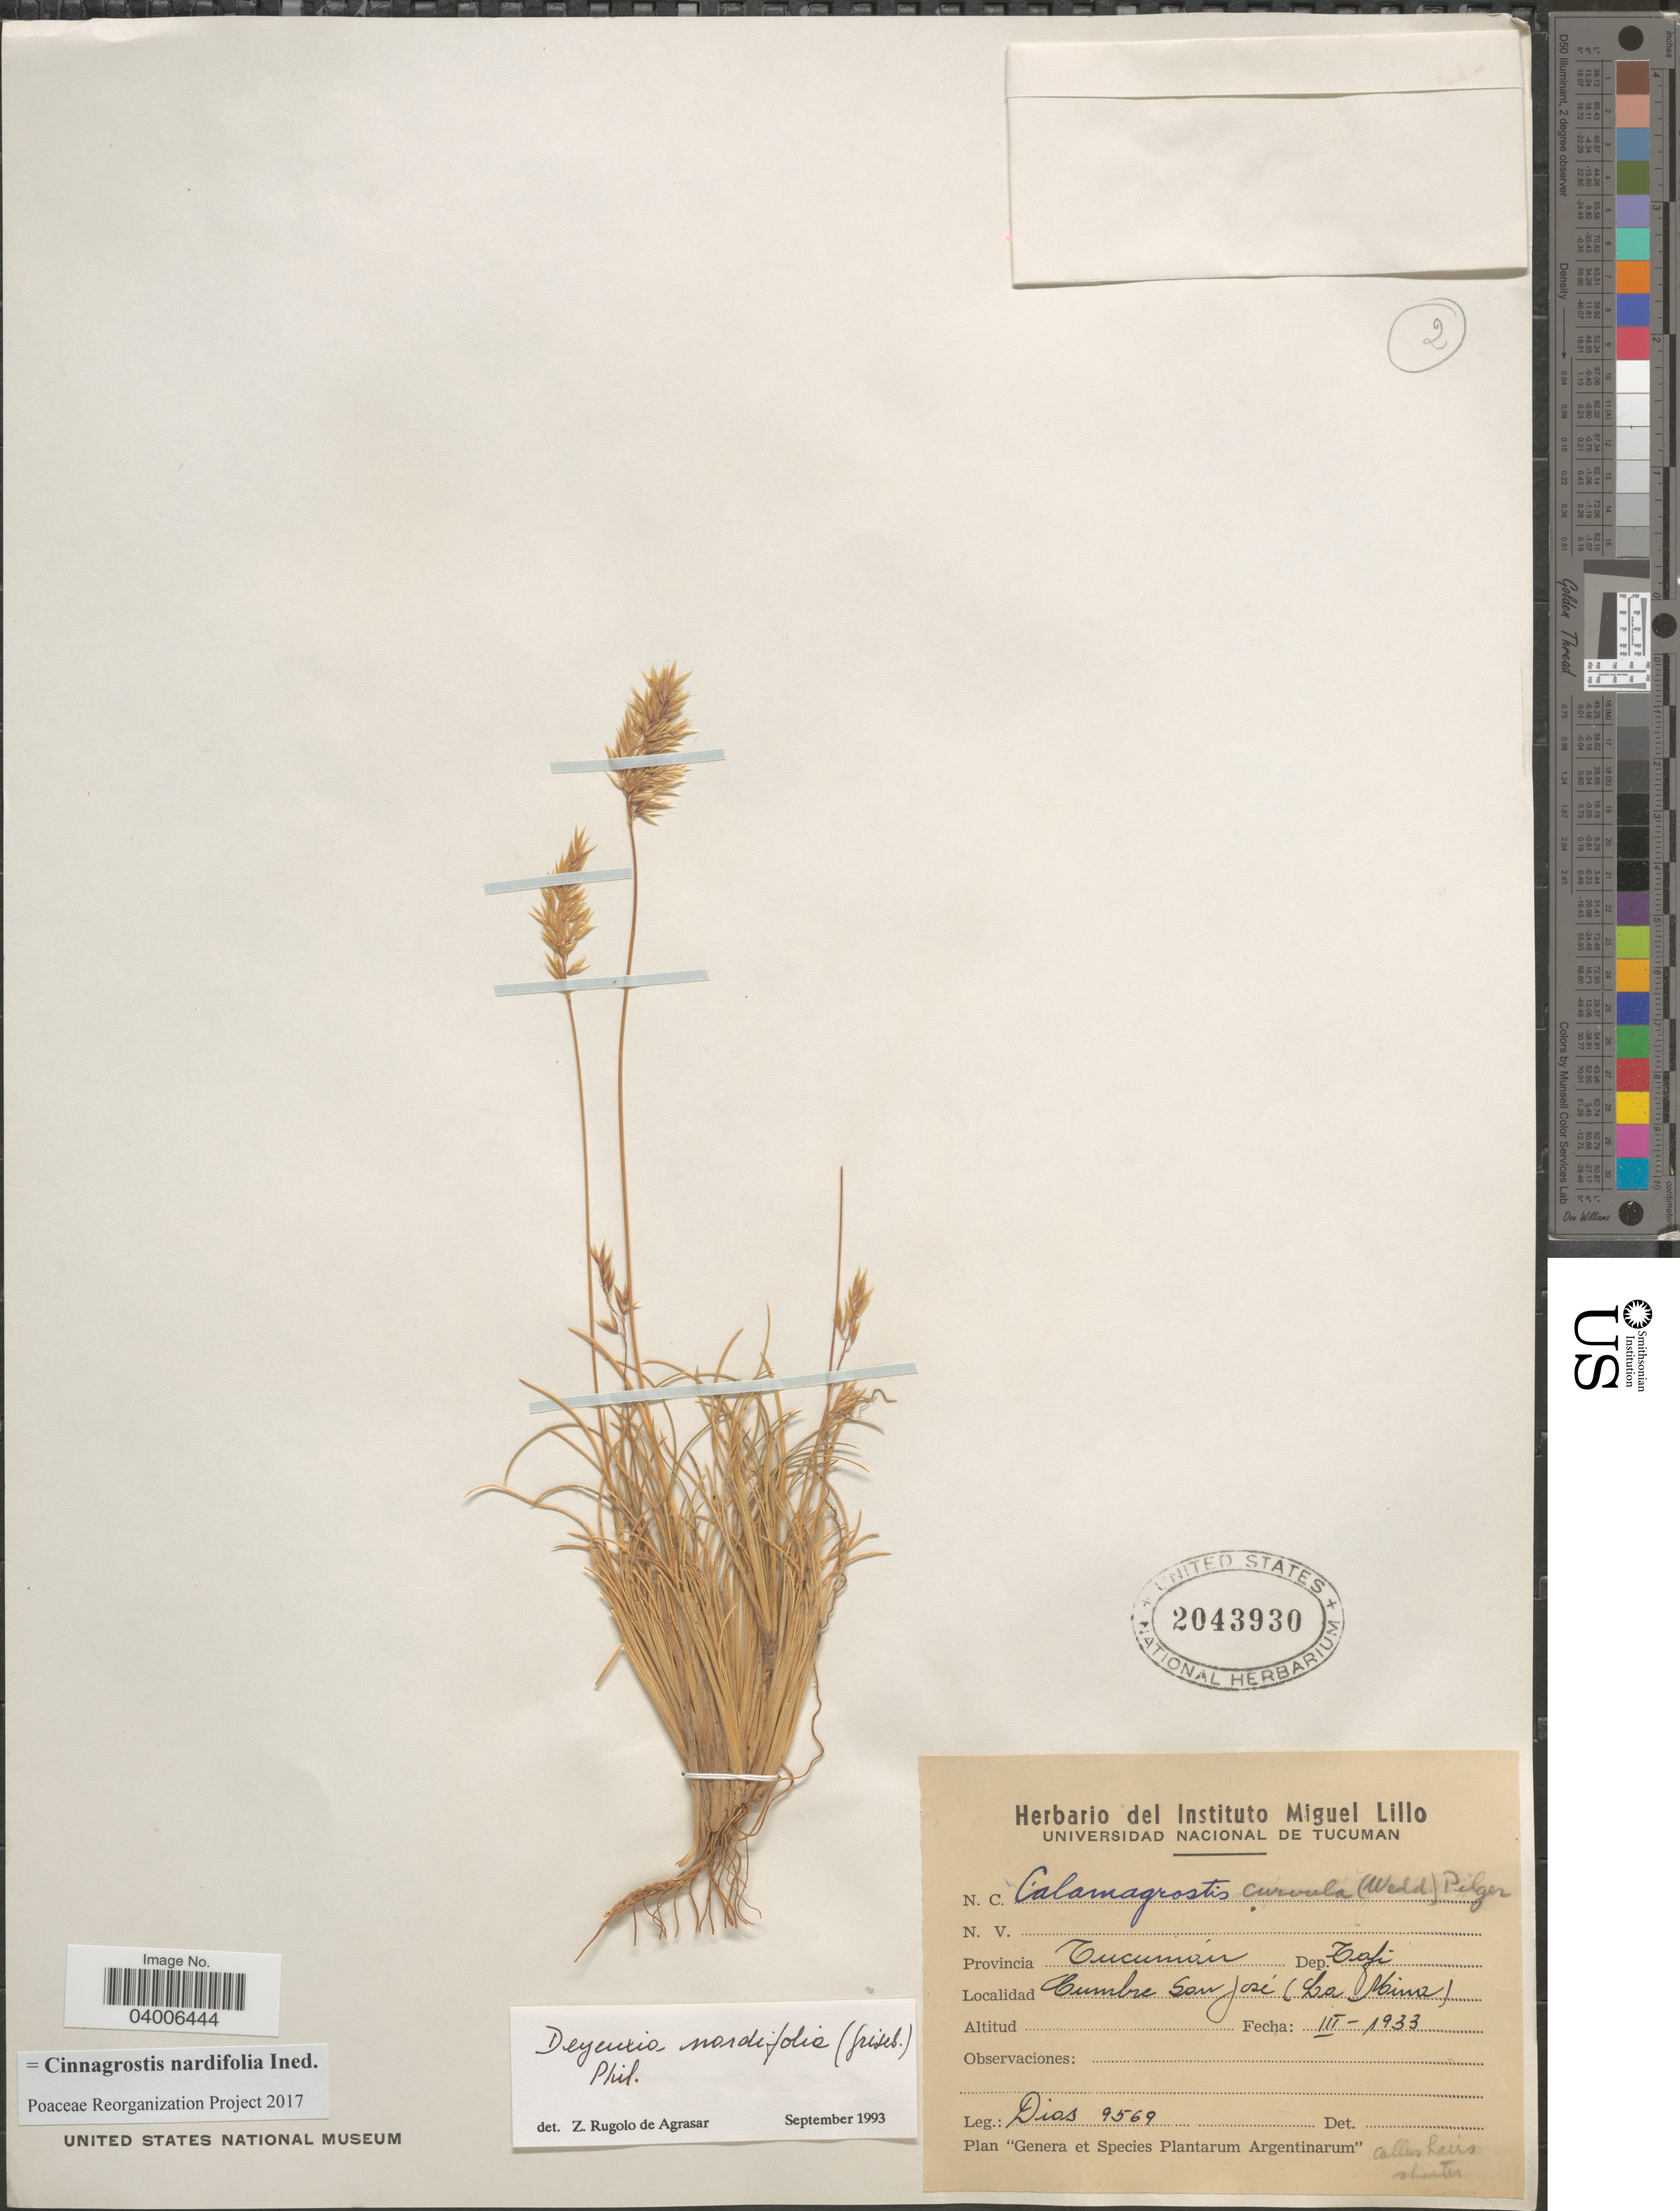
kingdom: Plantae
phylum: Tracheophyta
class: Liliopsida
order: Poales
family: Poaceae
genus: Cinnagrostis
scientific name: Cinnagrostis velutina var. nardifolia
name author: (Griseb.) P.M. Peterson et al.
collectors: Diaz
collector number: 9569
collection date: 1933-03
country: Argentina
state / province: Tucuman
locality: Dep. Tafí. Cumbre San José (La Mina).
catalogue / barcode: US 2043930